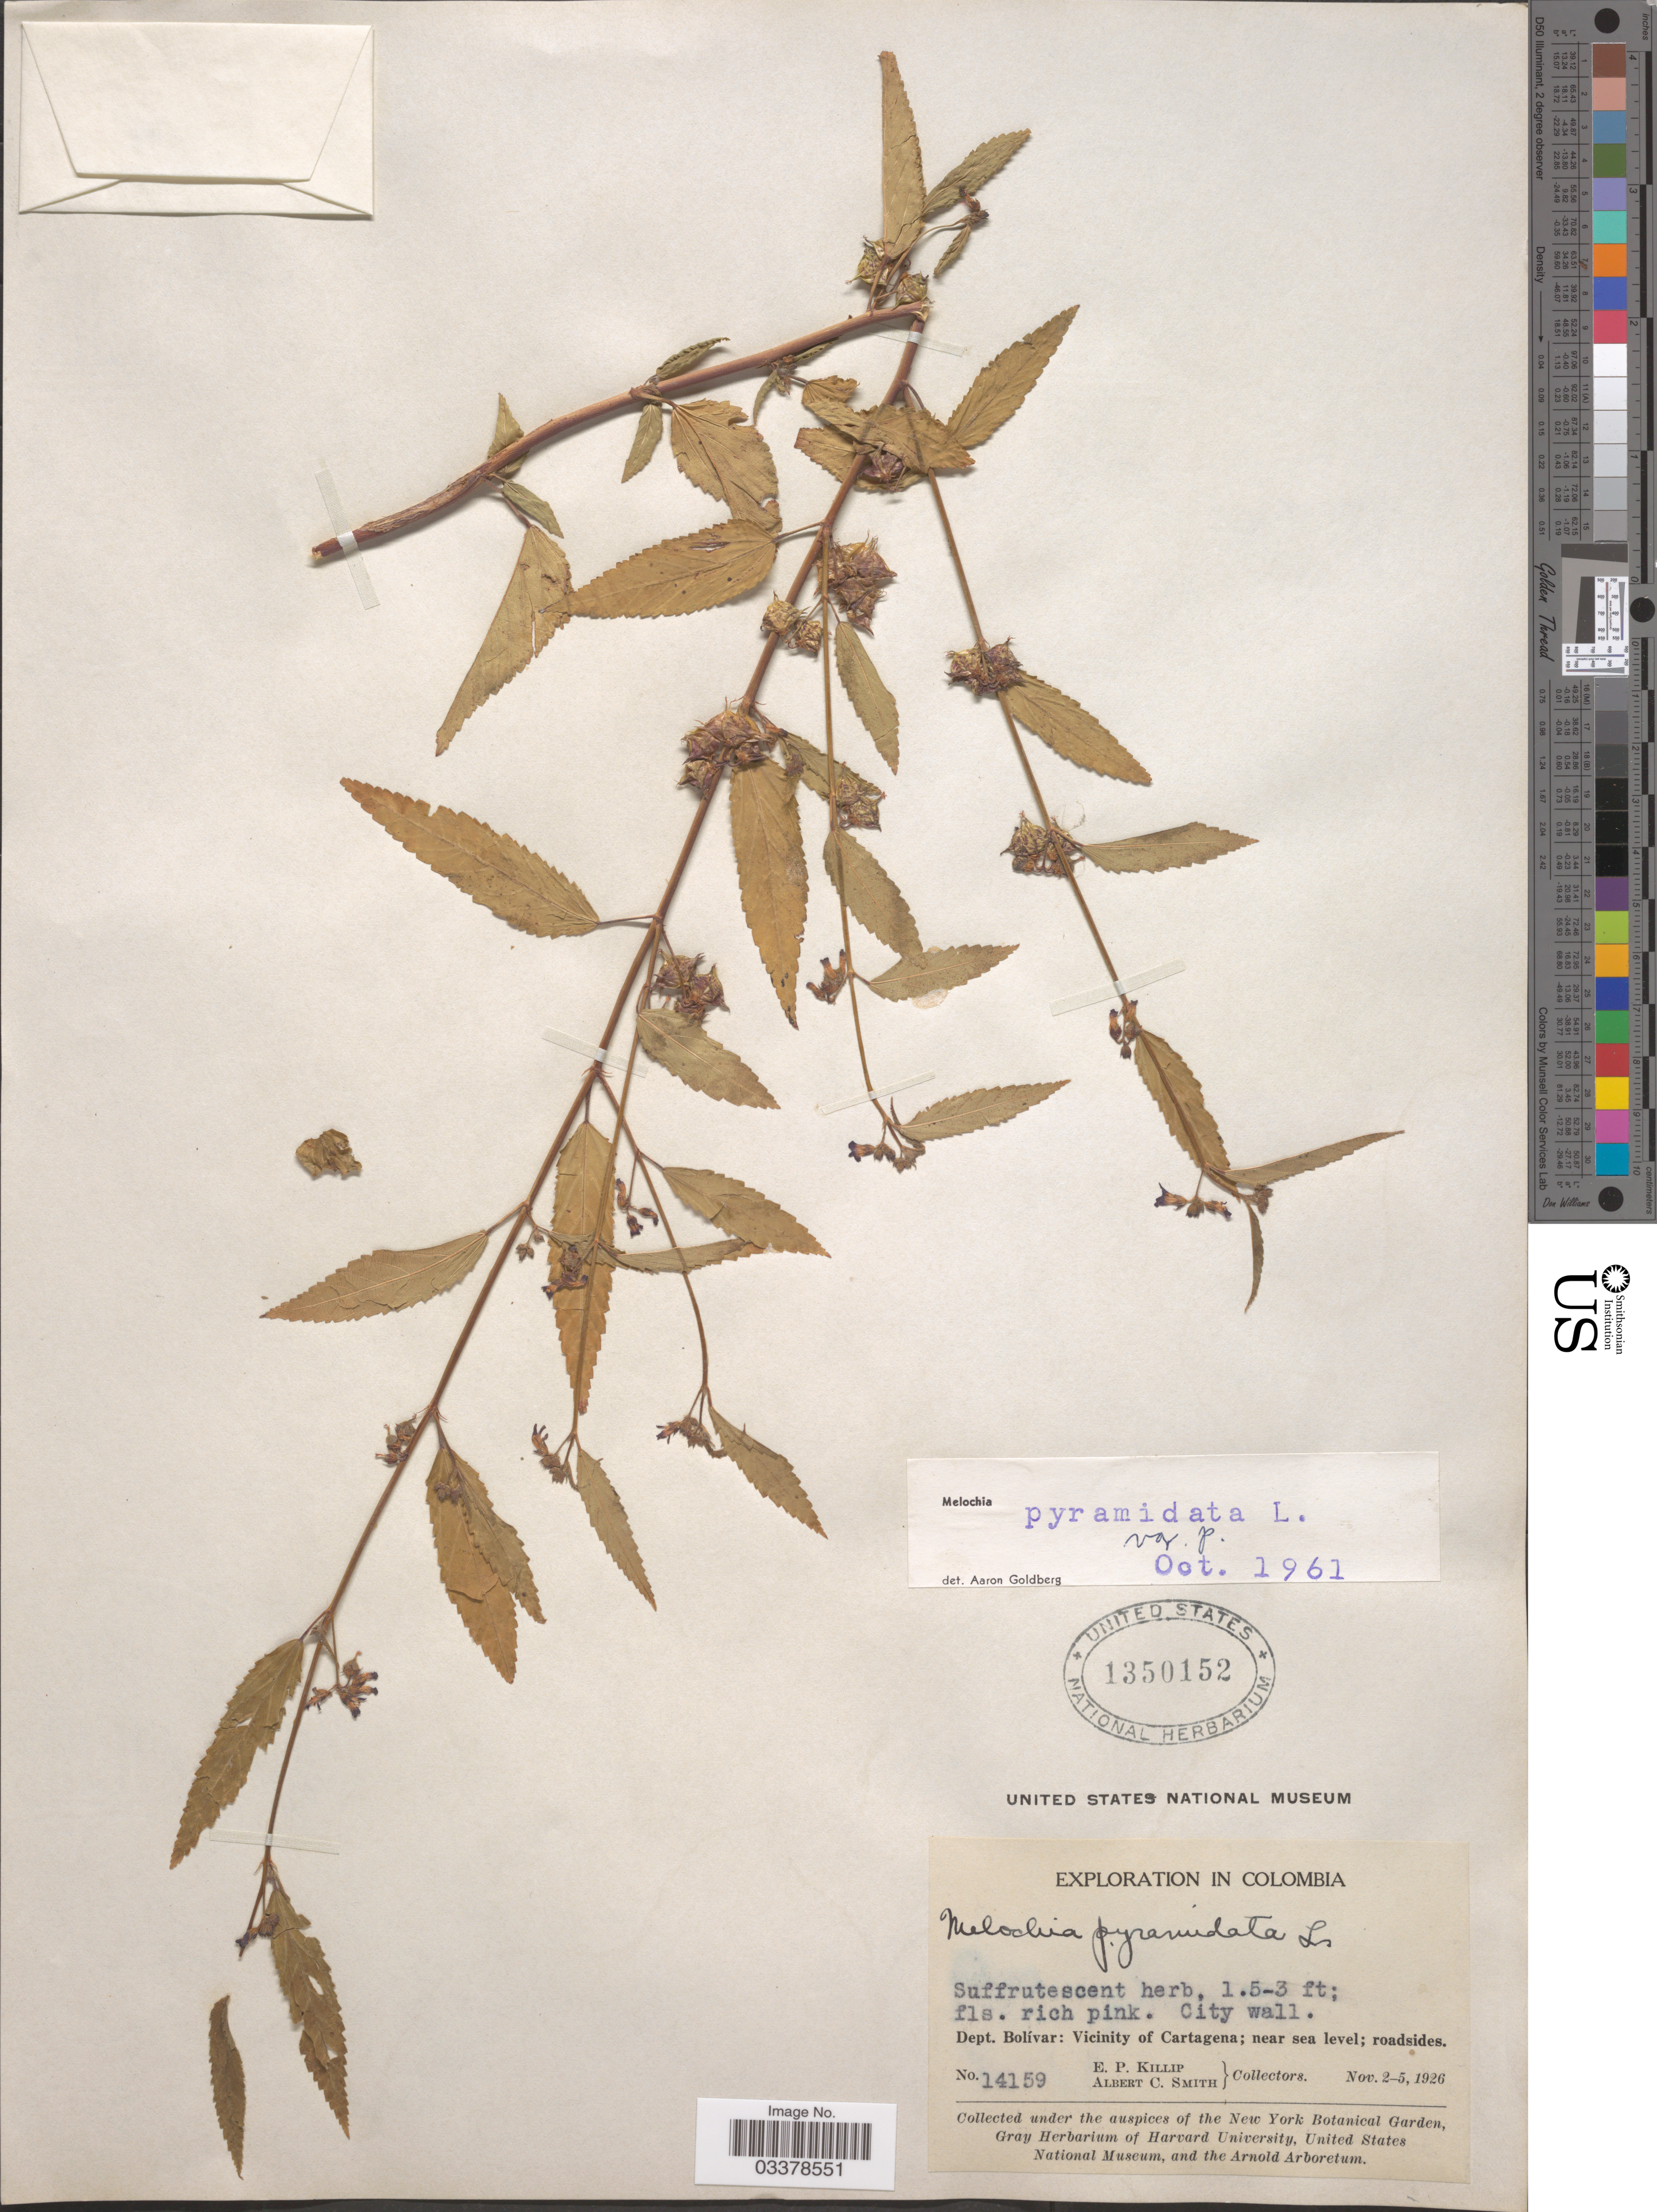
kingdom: Plantae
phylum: Tracheophyta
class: Magnoliopsida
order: Malvales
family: Malvaceae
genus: Melochia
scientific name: Melochia pyramidata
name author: L.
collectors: E. P. Killip & A. C. Smith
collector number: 14159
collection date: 1926-11-02/1926-11-05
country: Colombia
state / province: Bolívar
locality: Dept. Bolívar: Vicinity of Cartagena; roadsides.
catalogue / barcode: US 1350152